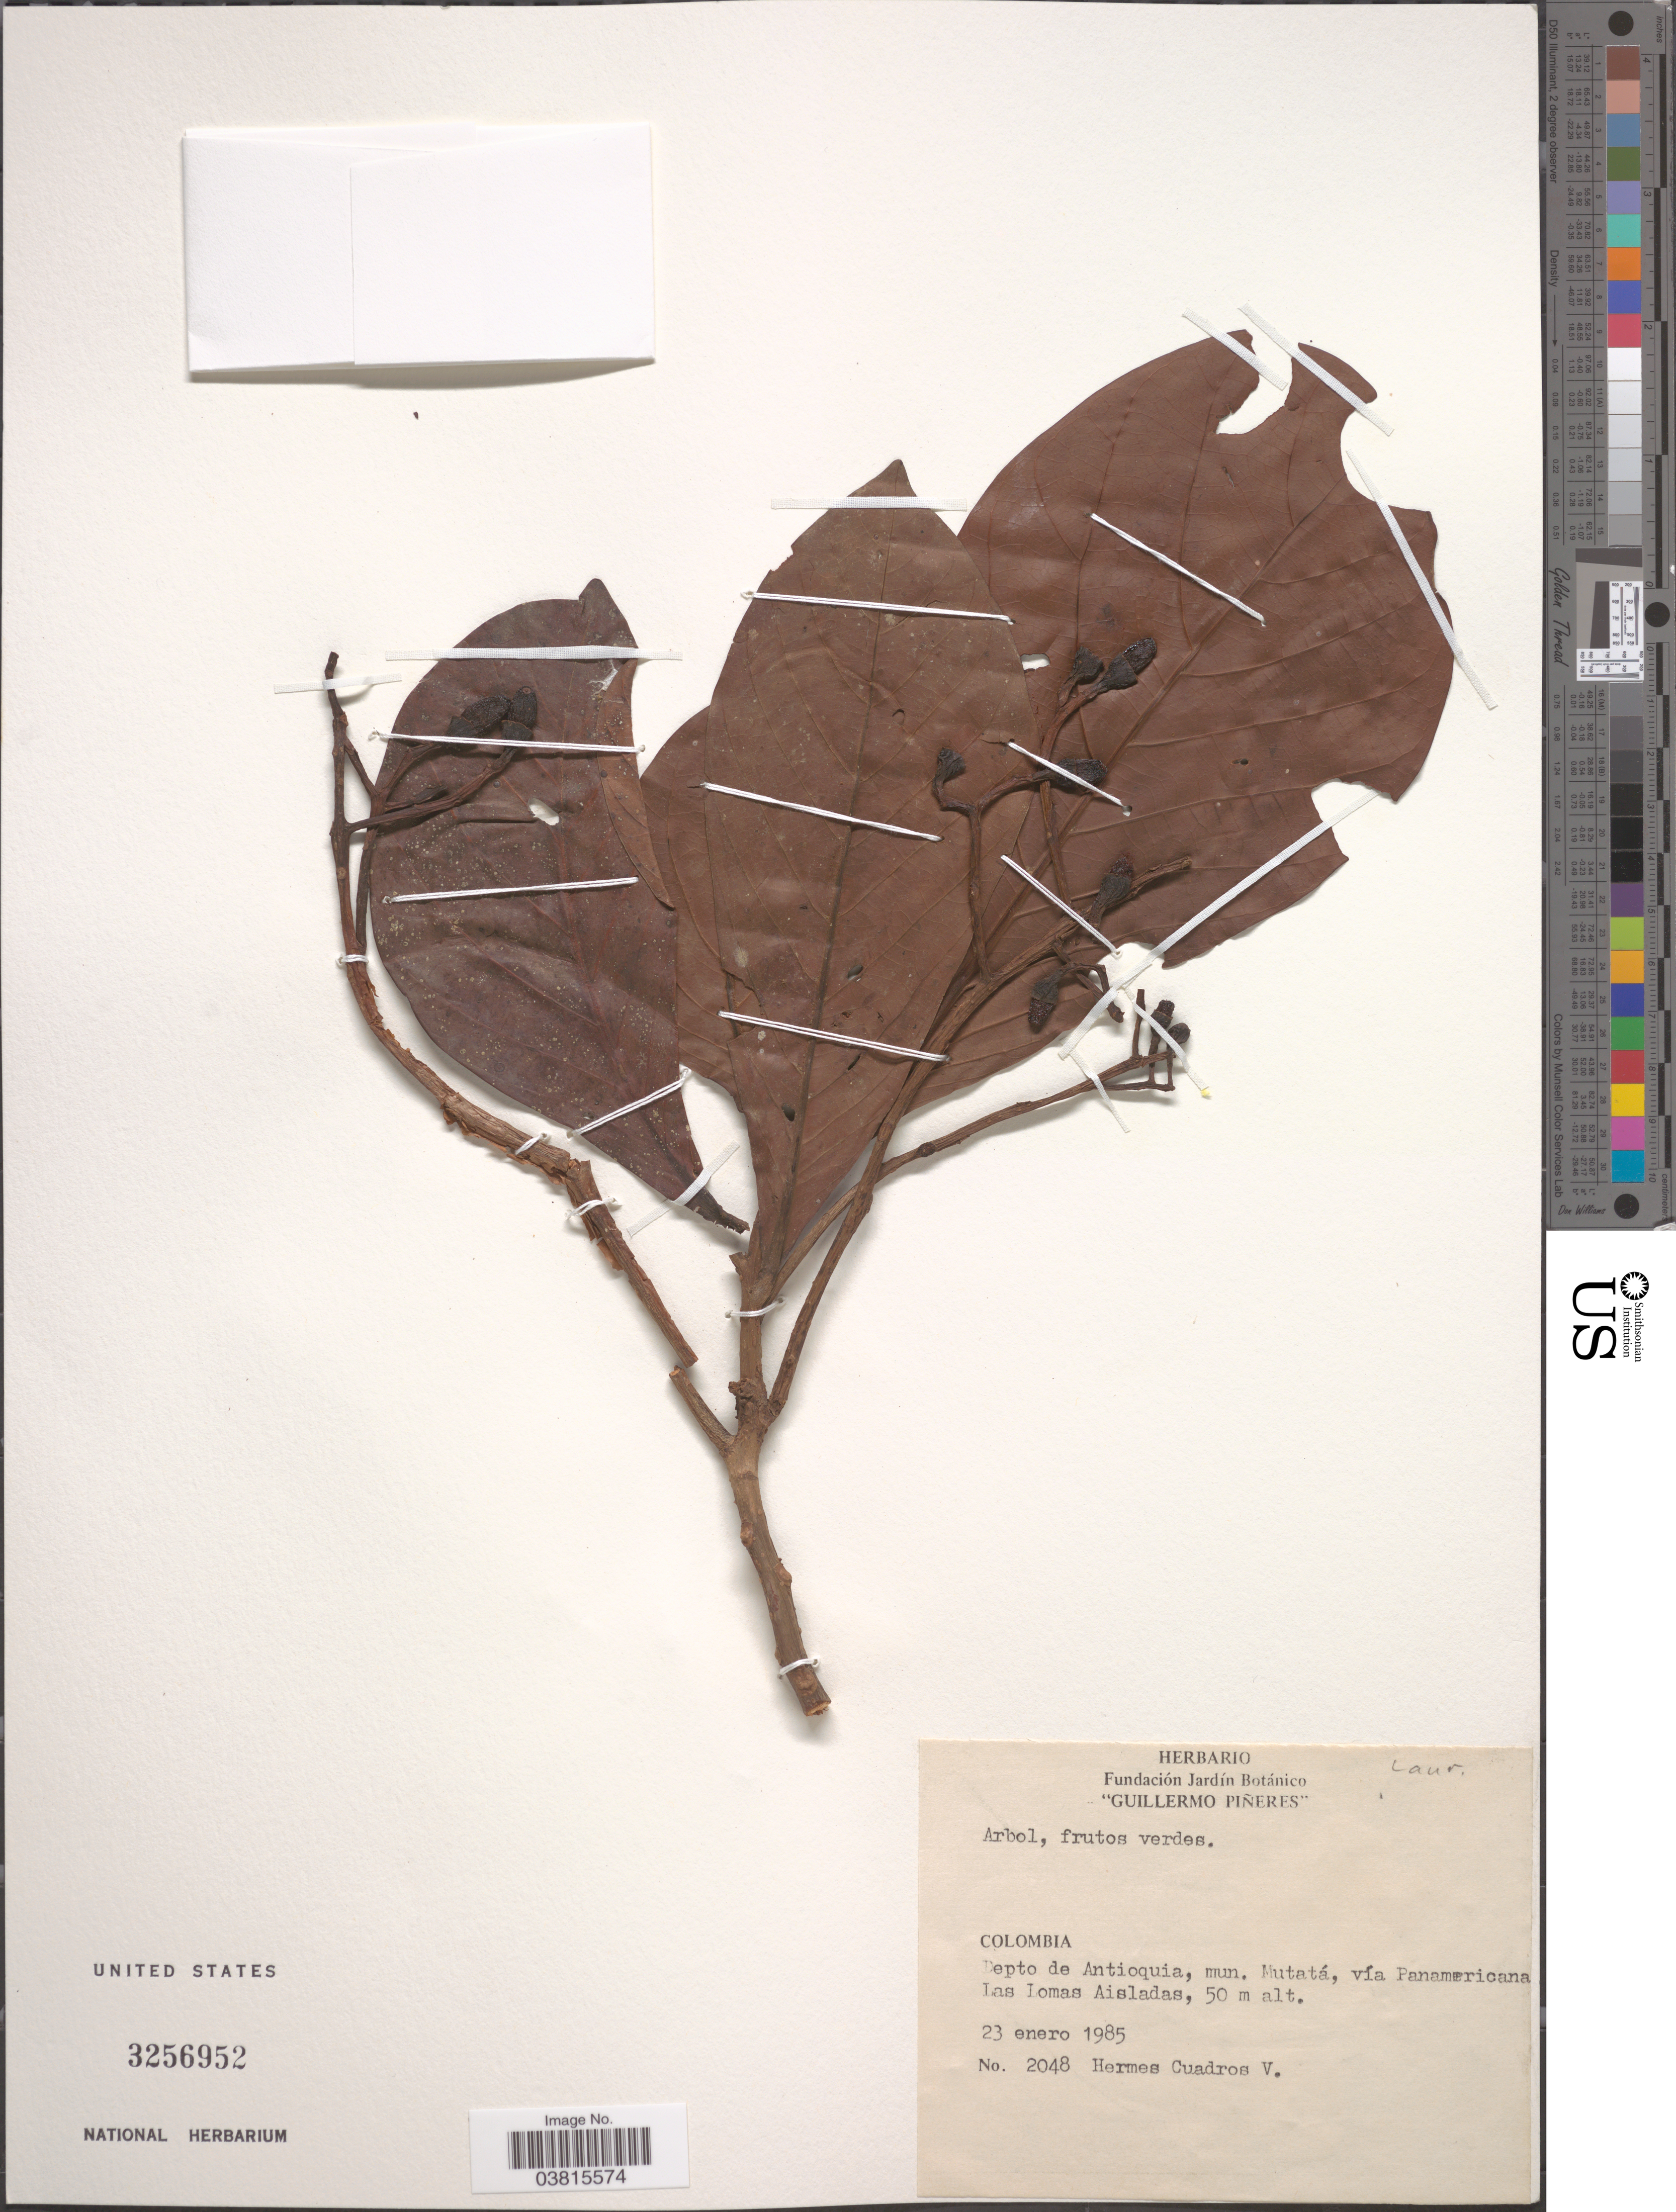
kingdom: Plantae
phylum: Tracheophyta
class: Magnoliopsida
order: Laurales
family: Lauraceae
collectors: H. Cuadros V.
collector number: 2048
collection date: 1985-01-23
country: Colombia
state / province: Antioquia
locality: Depto de Antioquia, mun. Mutafá, vía Panamericana Las Lomas Aisladas.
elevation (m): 50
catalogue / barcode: US 3256952